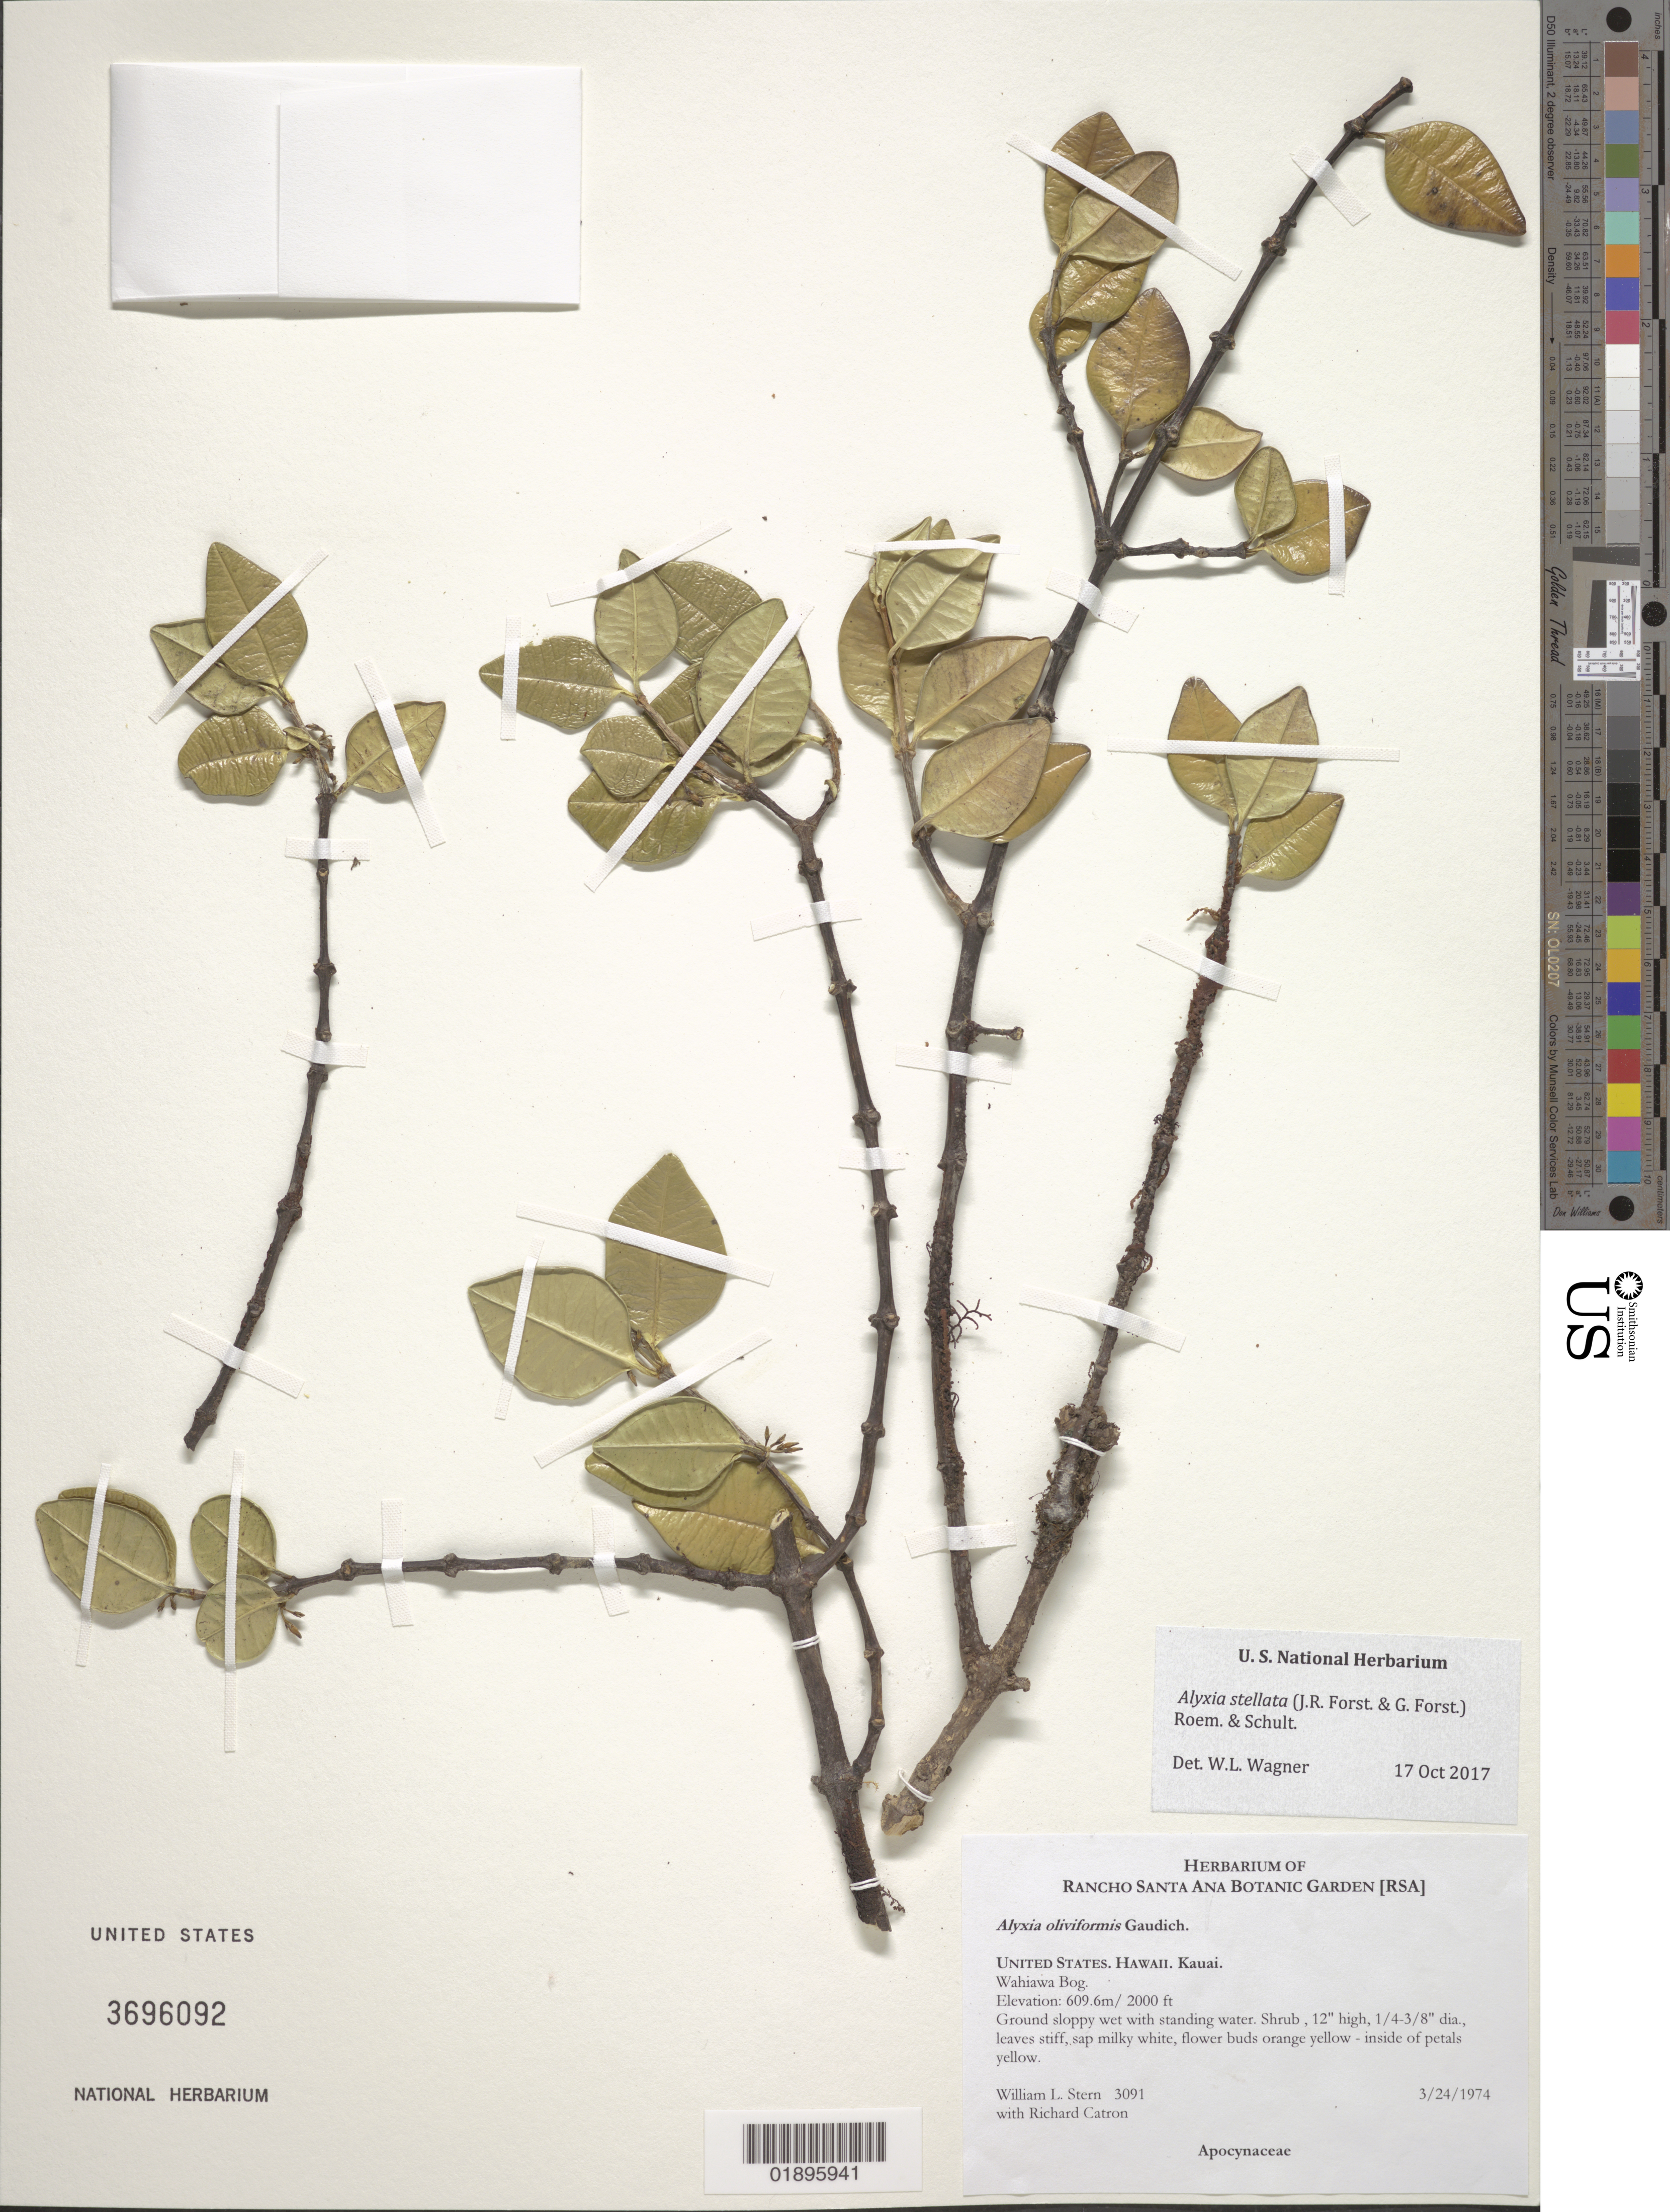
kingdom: Plantae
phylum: Tracheophyta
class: Magnoliopsida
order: Gentianales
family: Apocynaceae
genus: Alyxia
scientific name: Alyxia stellata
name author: (J.R. Forst. & G. Forst.) Roem. & Schult.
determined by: Wagner, W. L., (BOT), Smithsonian Institution - National Museum of Natural History (UNITED STATES)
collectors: W. L. Stern & R. Catron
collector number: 3091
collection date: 1974-03-24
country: United States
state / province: Hawaii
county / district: Kauai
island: Kaua'i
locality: Wahiawa Bog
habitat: Ground sloppy wet with standing water.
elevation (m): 610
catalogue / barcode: US 3696092